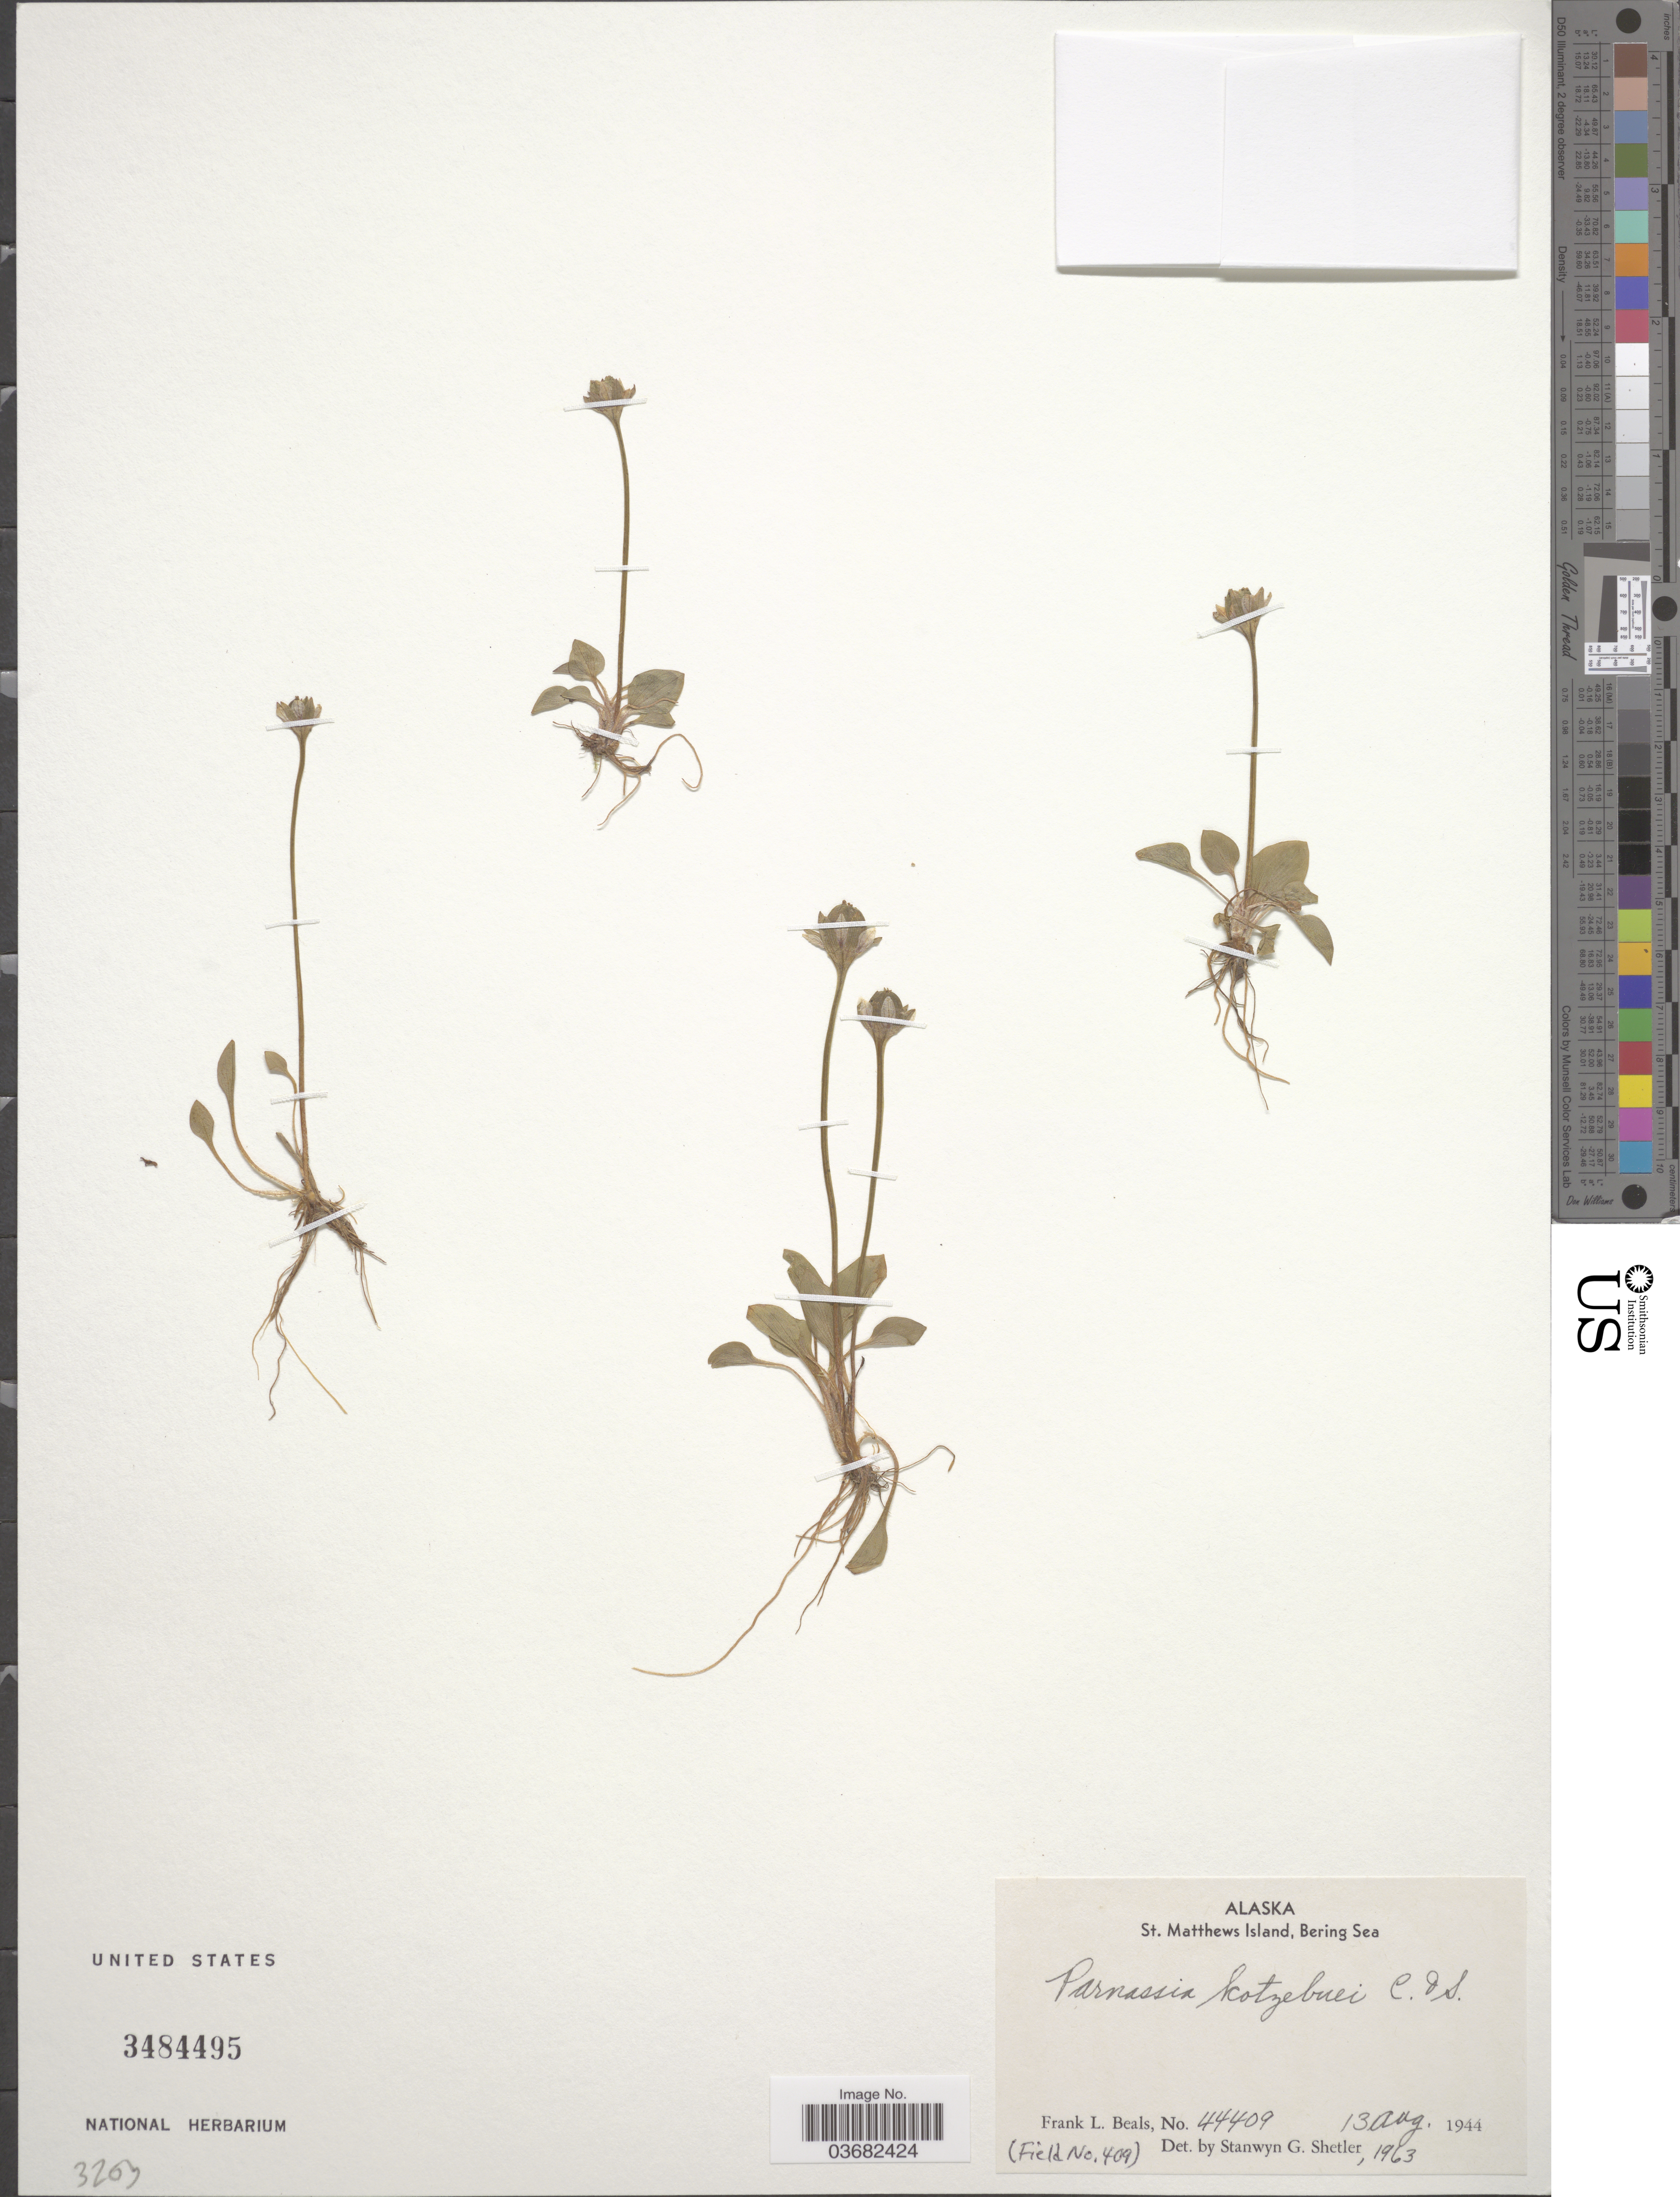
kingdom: Plantae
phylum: Tracheophyta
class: Magnoliopsida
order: Celastrales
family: Parnassiaceae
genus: Parnassia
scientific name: Parnassia kotzebuei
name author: Cham. ex Spreng.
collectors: F. Beals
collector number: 44409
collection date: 1944-08-13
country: United States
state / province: Alaska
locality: St. Matthews Island, Bering Sea.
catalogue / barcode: US 3484495